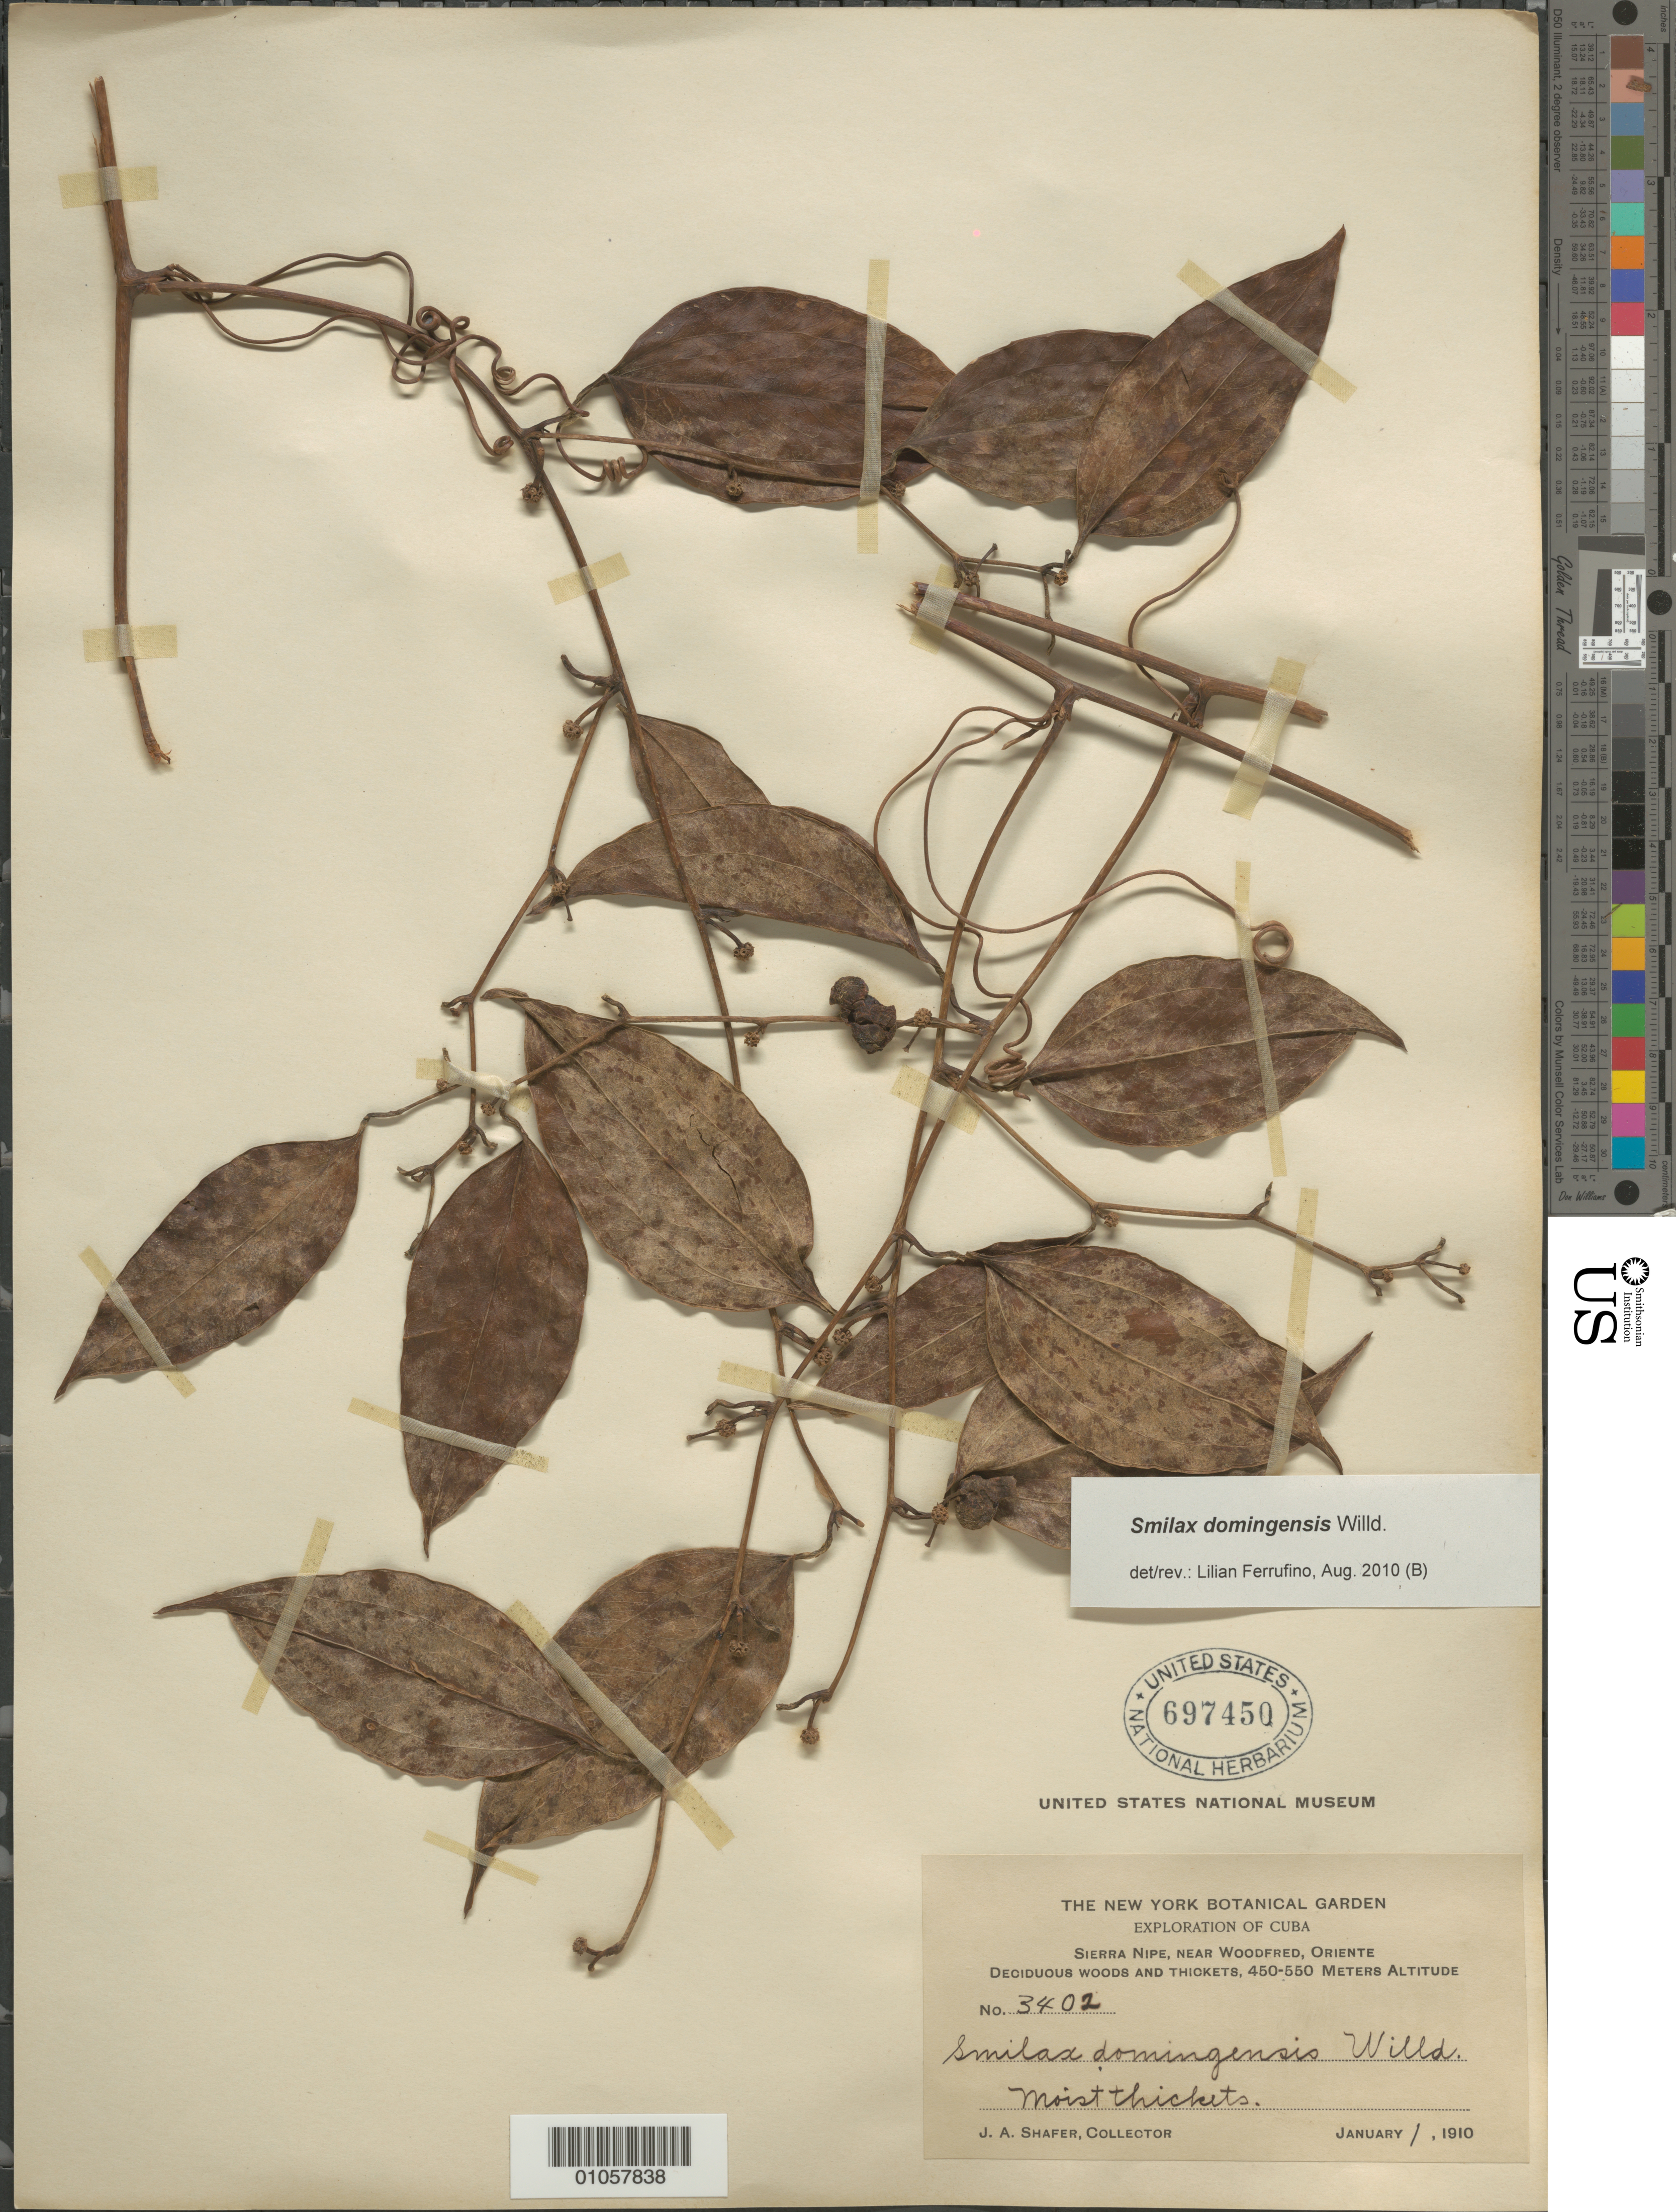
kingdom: Plantae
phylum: Tracheophyta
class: Liliopsida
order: Liliales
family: Smilacaceae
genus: Smilax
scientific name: Smilax domingensis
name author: Willd.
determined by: Ferrufino, L., (USJ), Herbario Universidad de Costa Rica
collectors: J. A. Shafer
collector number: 3402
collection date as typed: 01 Jan 1910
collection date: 1910-01-01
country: Cuba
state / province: Holguín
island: Cuba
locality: Sierra Nipe, near Woodfred [Oriente]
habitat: Moist thickets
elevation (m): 450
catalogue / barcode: US 697450